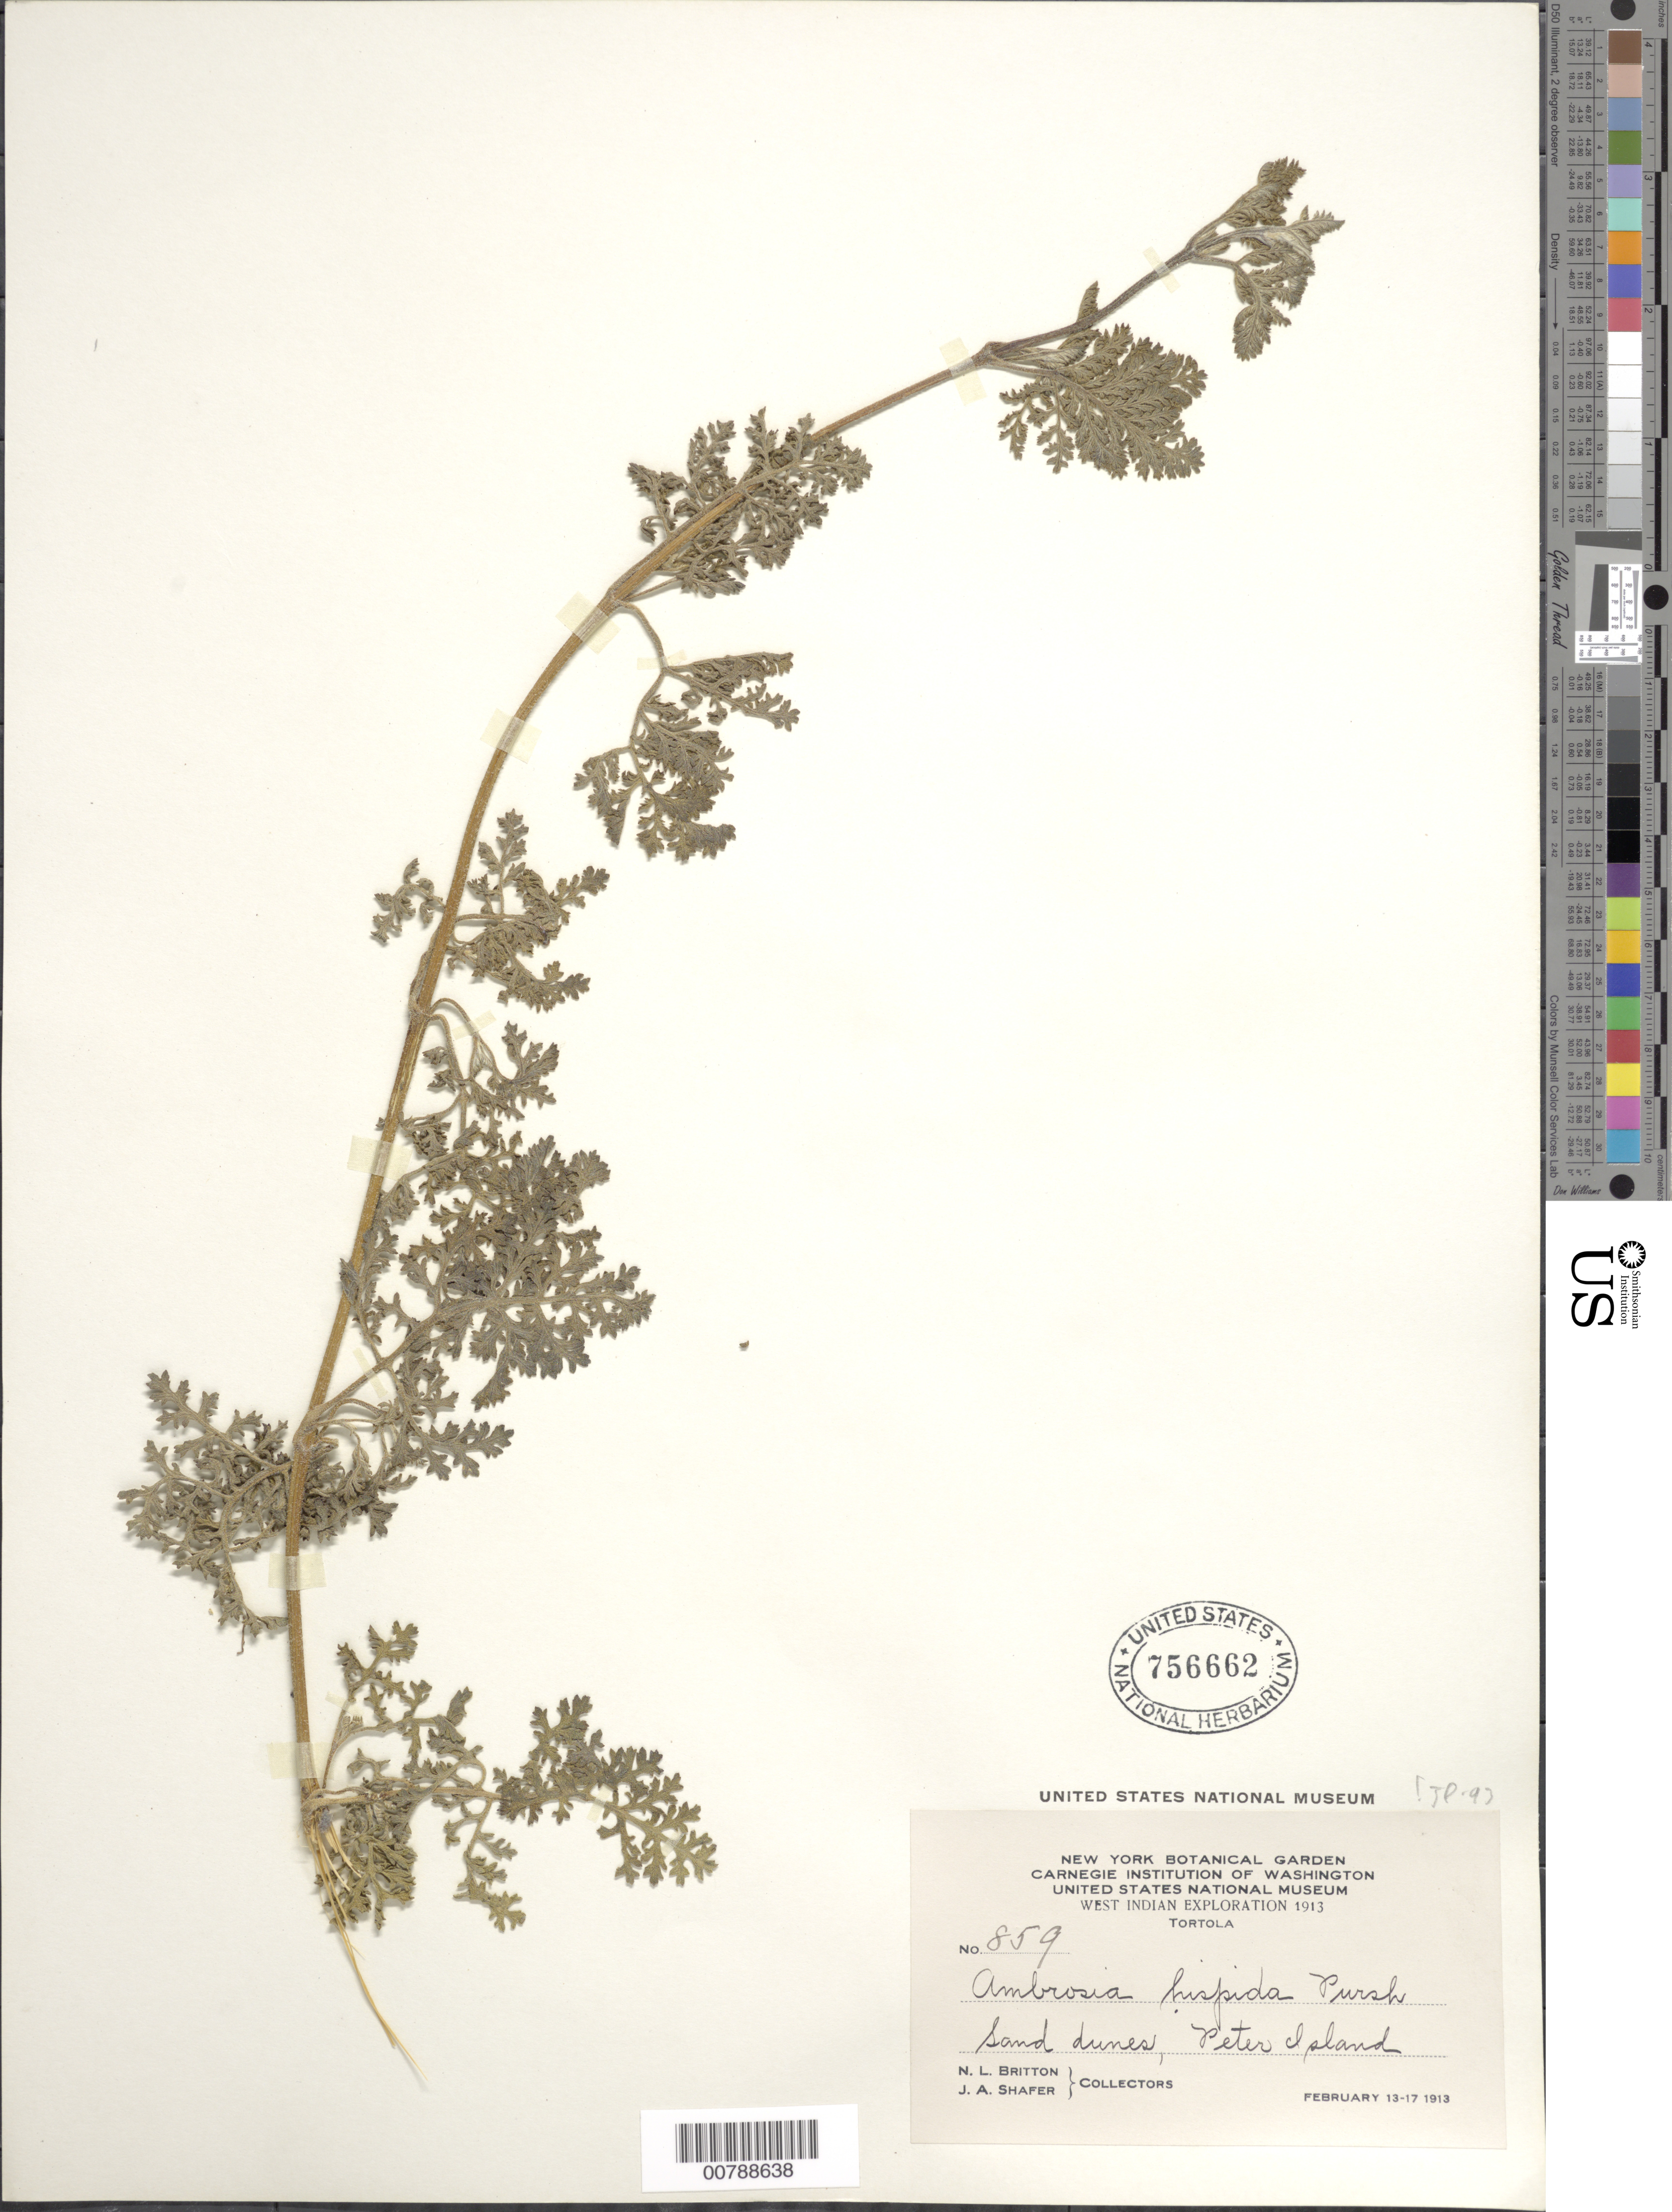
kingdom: Plantae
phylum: Tracheophyta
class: Magnoliopsida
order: Asterales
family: Asteraceae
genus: Ambrosia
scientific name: Ambrosia hispida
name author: Pursh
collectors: N. Britton & J. A. Shafer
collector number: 859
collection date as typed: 13 Feb 1913 to 17 Feb 1913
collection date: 1913-02-13/1913-02-17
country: British Virgin Islands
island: Tortola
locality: Sand dunes, Peter Island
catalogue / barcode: US 756662